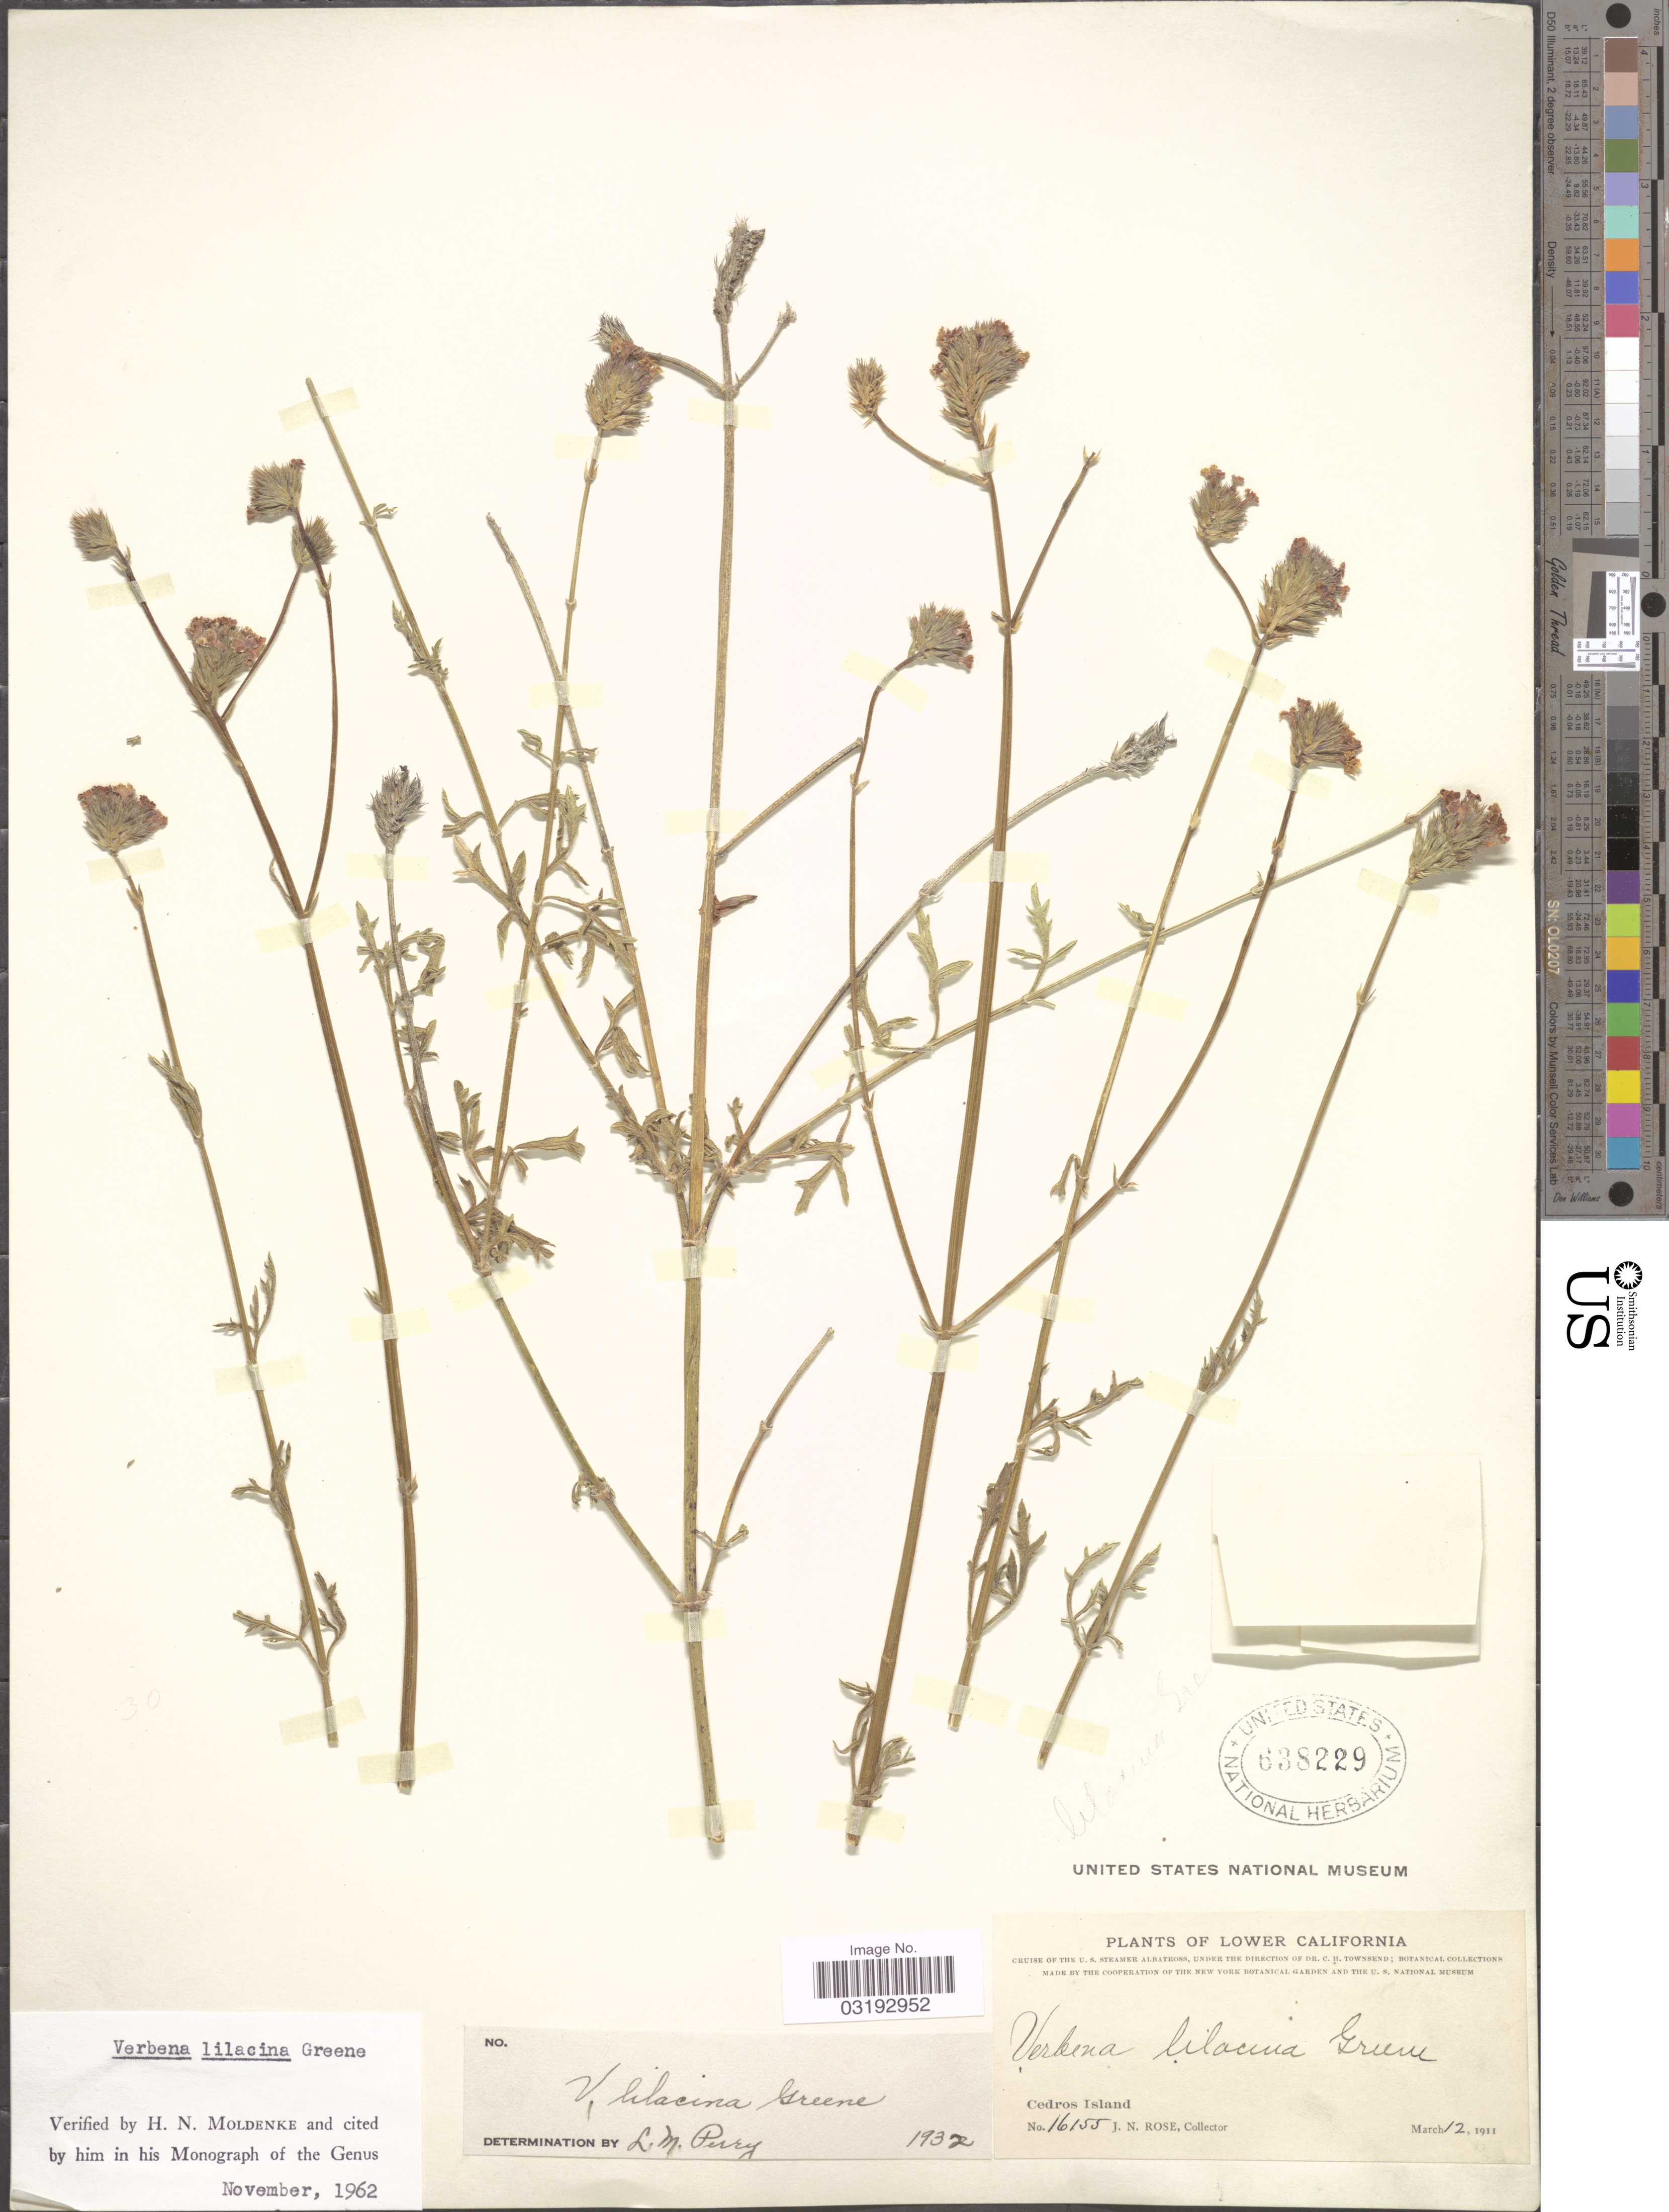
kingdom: Plantae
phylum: Tracheophyta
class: Magnoliopsida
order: Lamiales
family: Verbenaceae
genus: Verbena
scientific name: Verbena lilacina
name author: Greene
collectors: J. N. Rose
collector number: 16155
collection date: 1911-03-12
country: Mexico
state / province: Baja California Norte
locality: Lower California. Cedros Island.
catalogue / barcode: US 638229